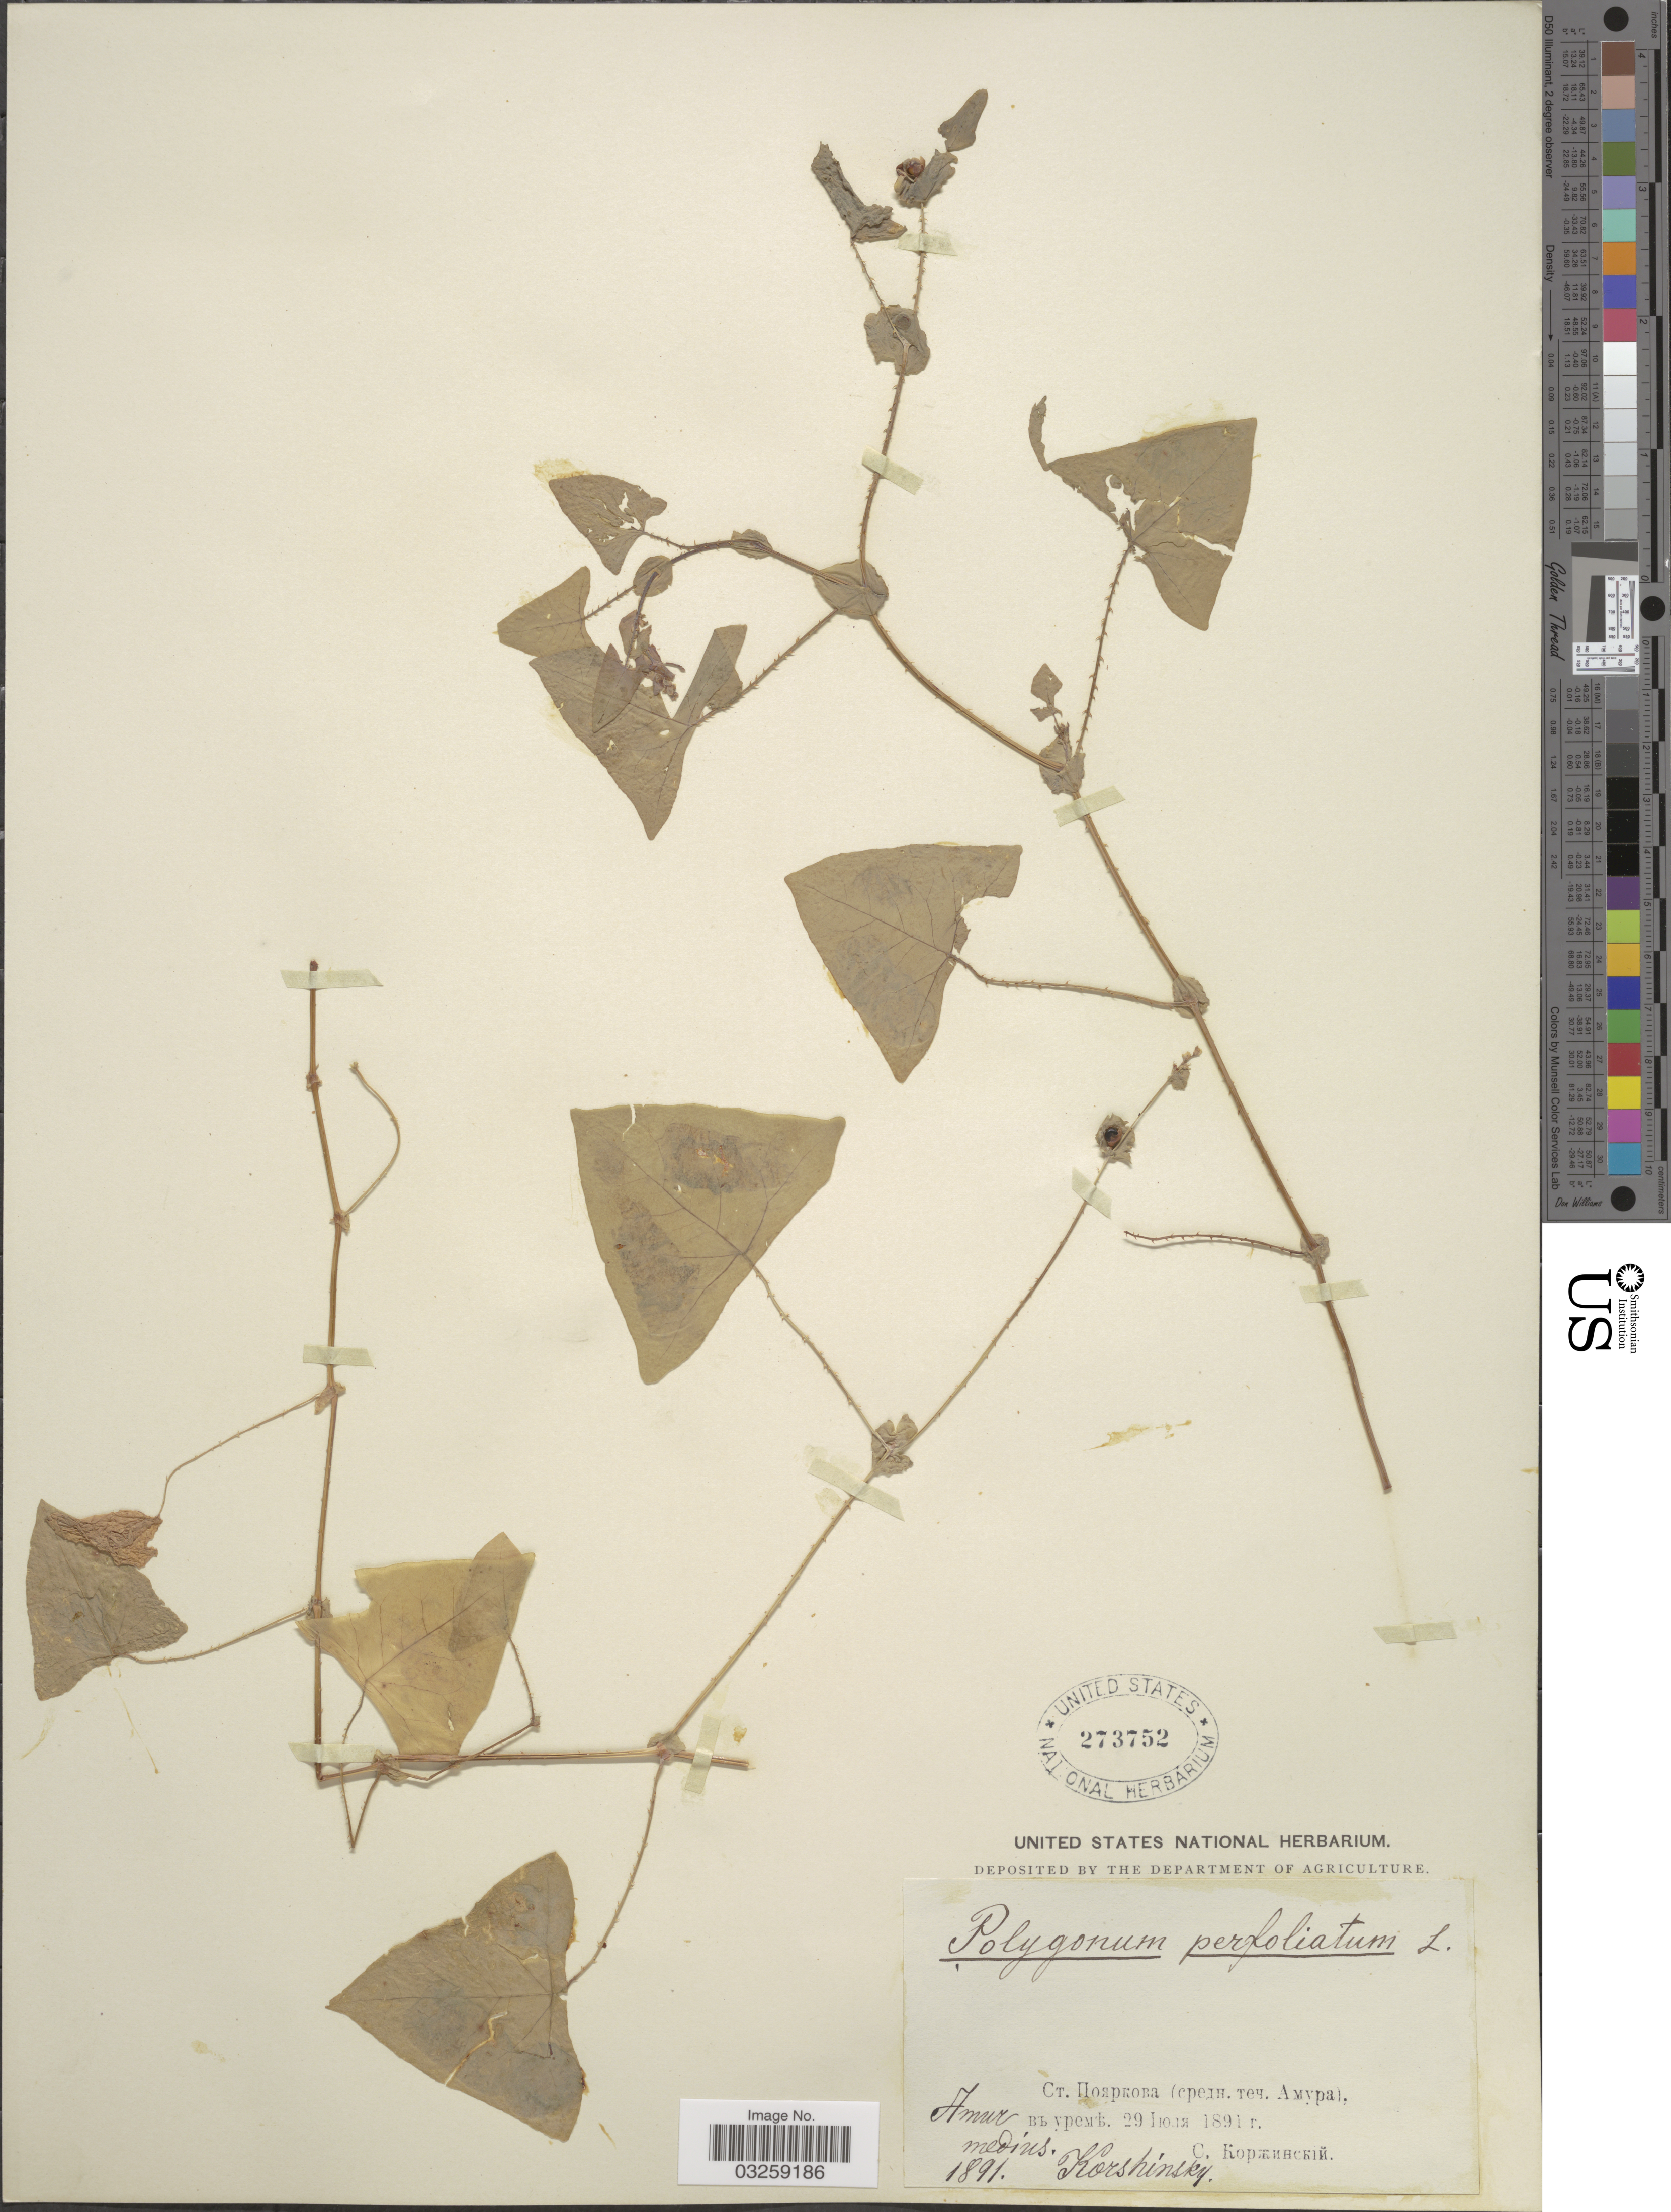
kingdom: Plantae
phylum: Tracheophyta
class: Magnoliopsida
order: Caryophyllales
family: Polygonaceae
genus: Polygonum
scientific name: Polygonum perfoliatum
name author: L.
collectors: Korshinsky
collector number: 1891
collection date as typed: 29 X 1891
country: Russian Federation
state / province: Amur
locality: X. Amur medius.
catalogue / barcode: US 273752